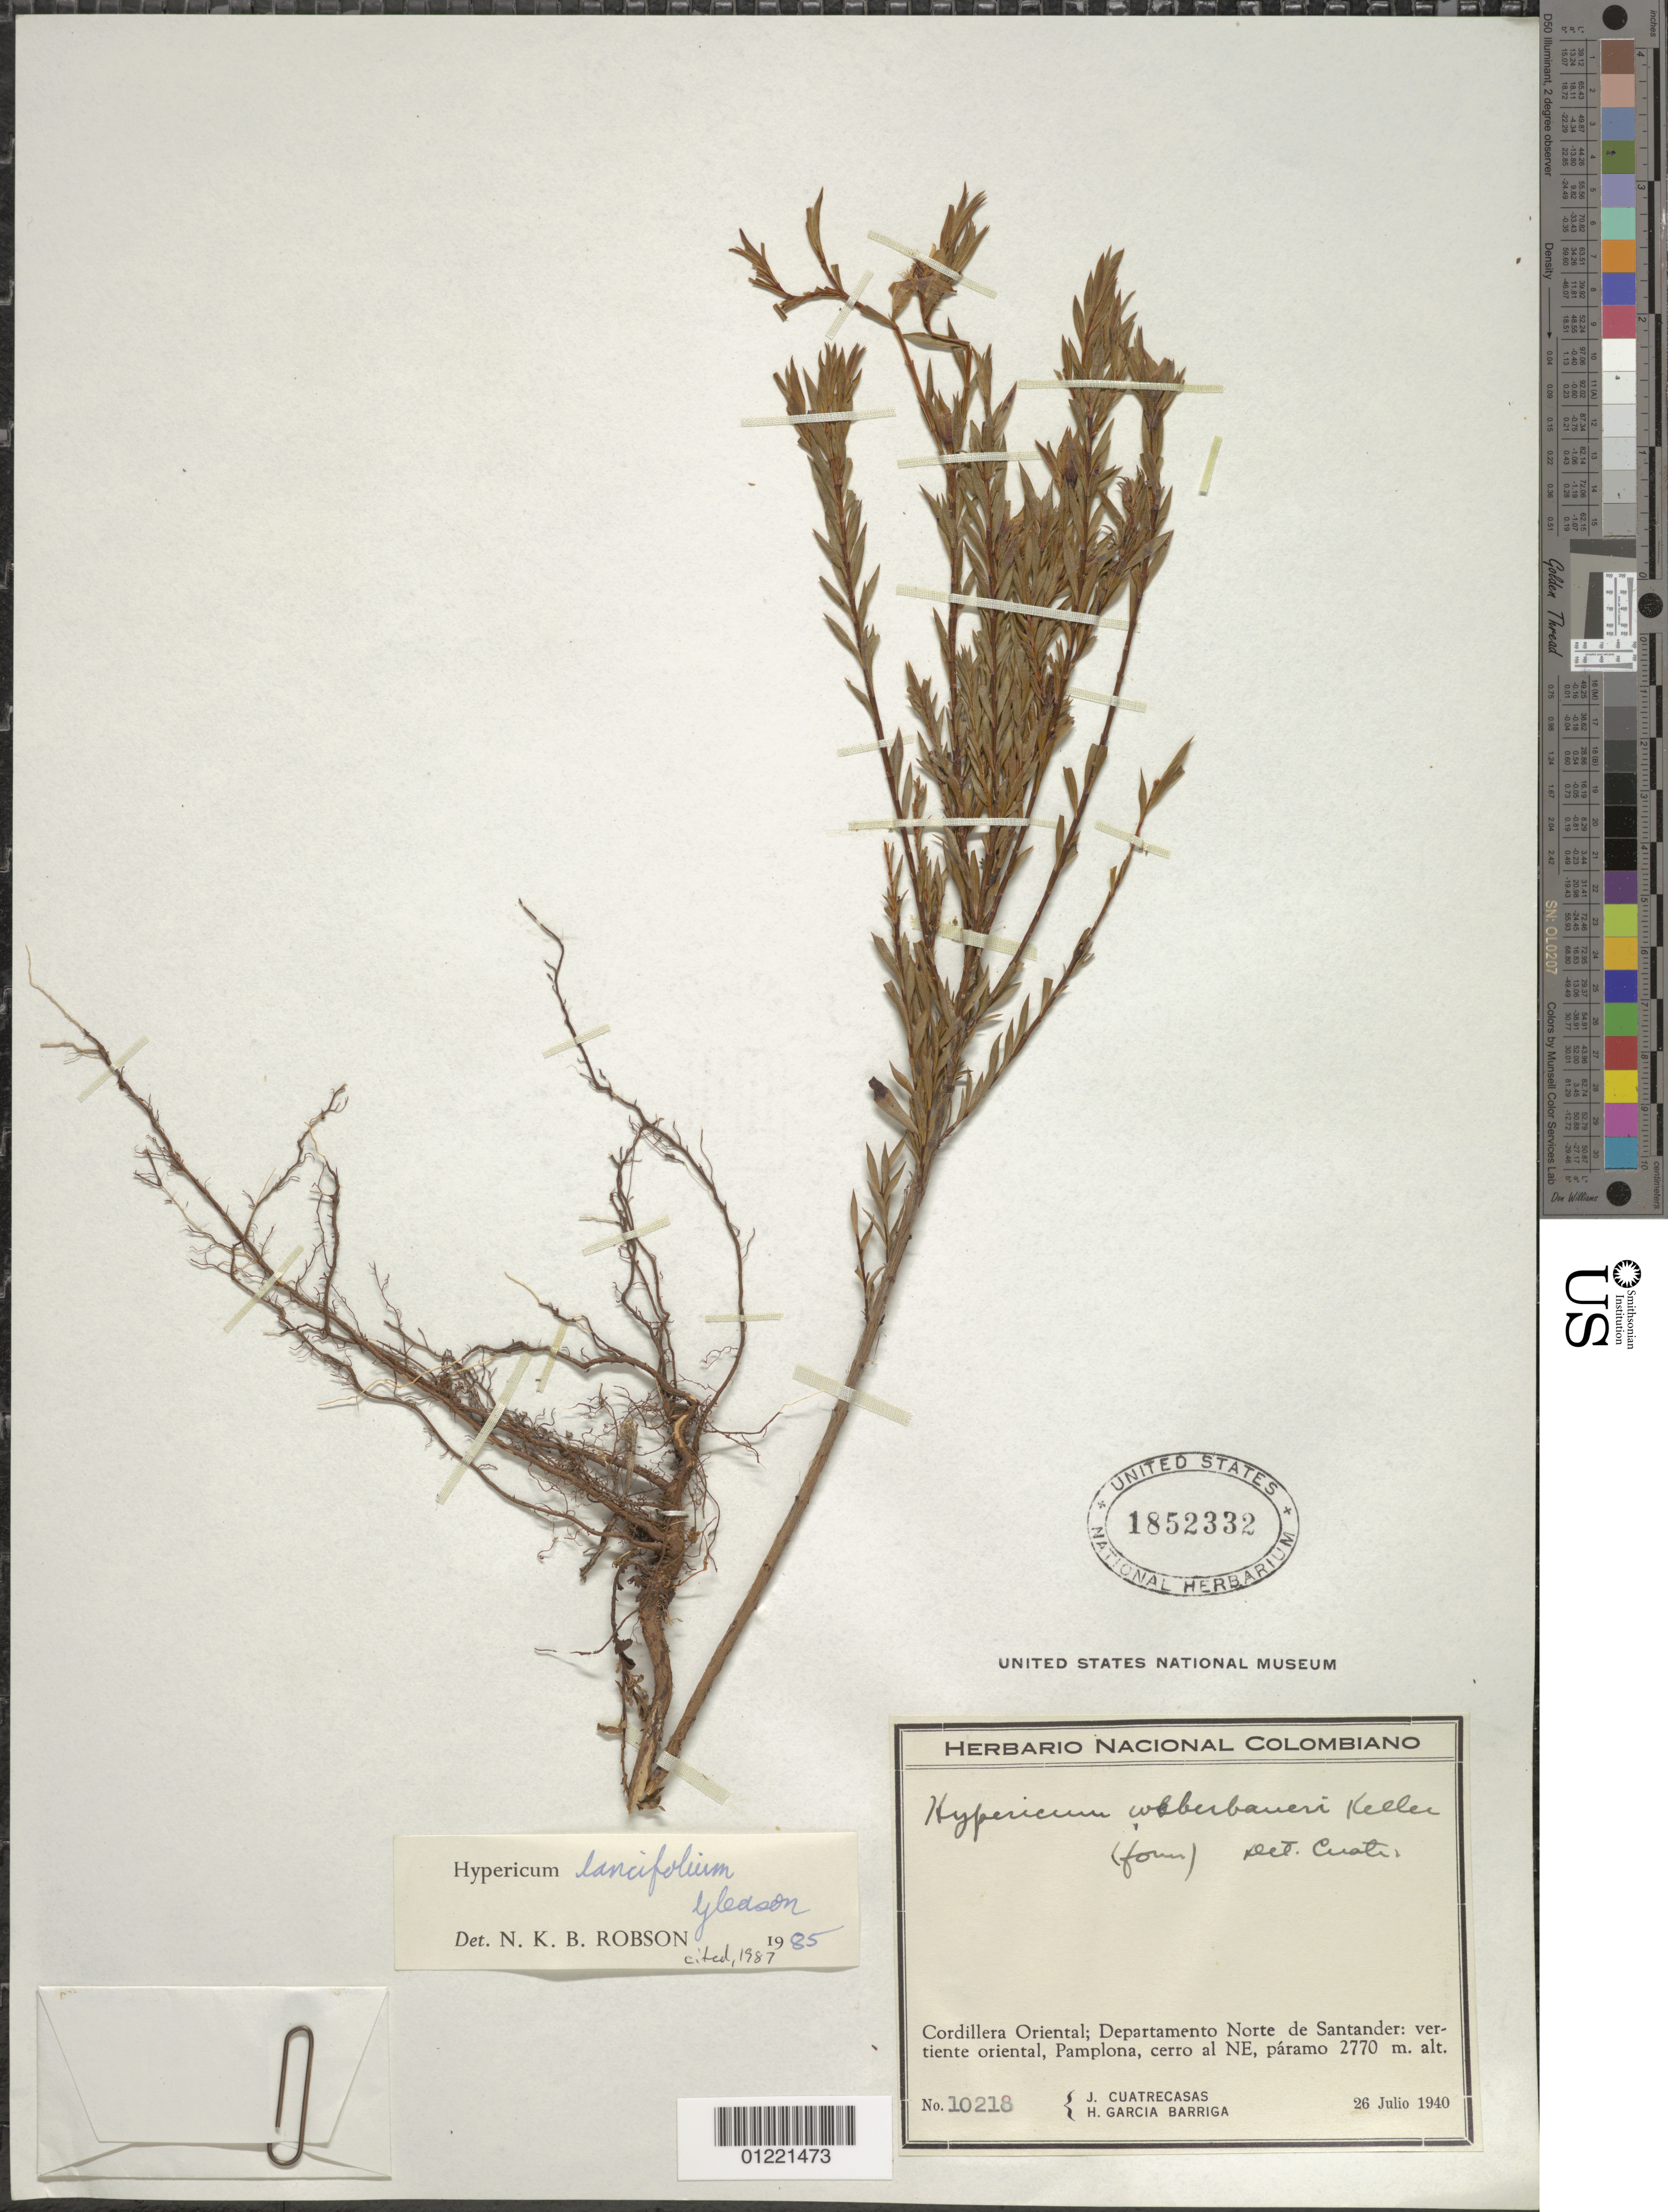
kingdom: Plantae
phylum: Tracheophyta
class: Magnoliopsida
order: Malpighiales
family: Hypericaceae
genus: Hypericum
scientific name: Hypericum lancifolium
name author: Gleason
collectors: J. Cuatrecasas & H. García Barriga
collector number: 10218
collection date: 1940-07-26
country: Colombia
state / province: Norte de Santander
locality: Cordillera Oriental; vertiente oriental, Pamplona, cerro al NE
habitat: paramo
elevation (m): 2770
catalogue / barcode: US 1852332